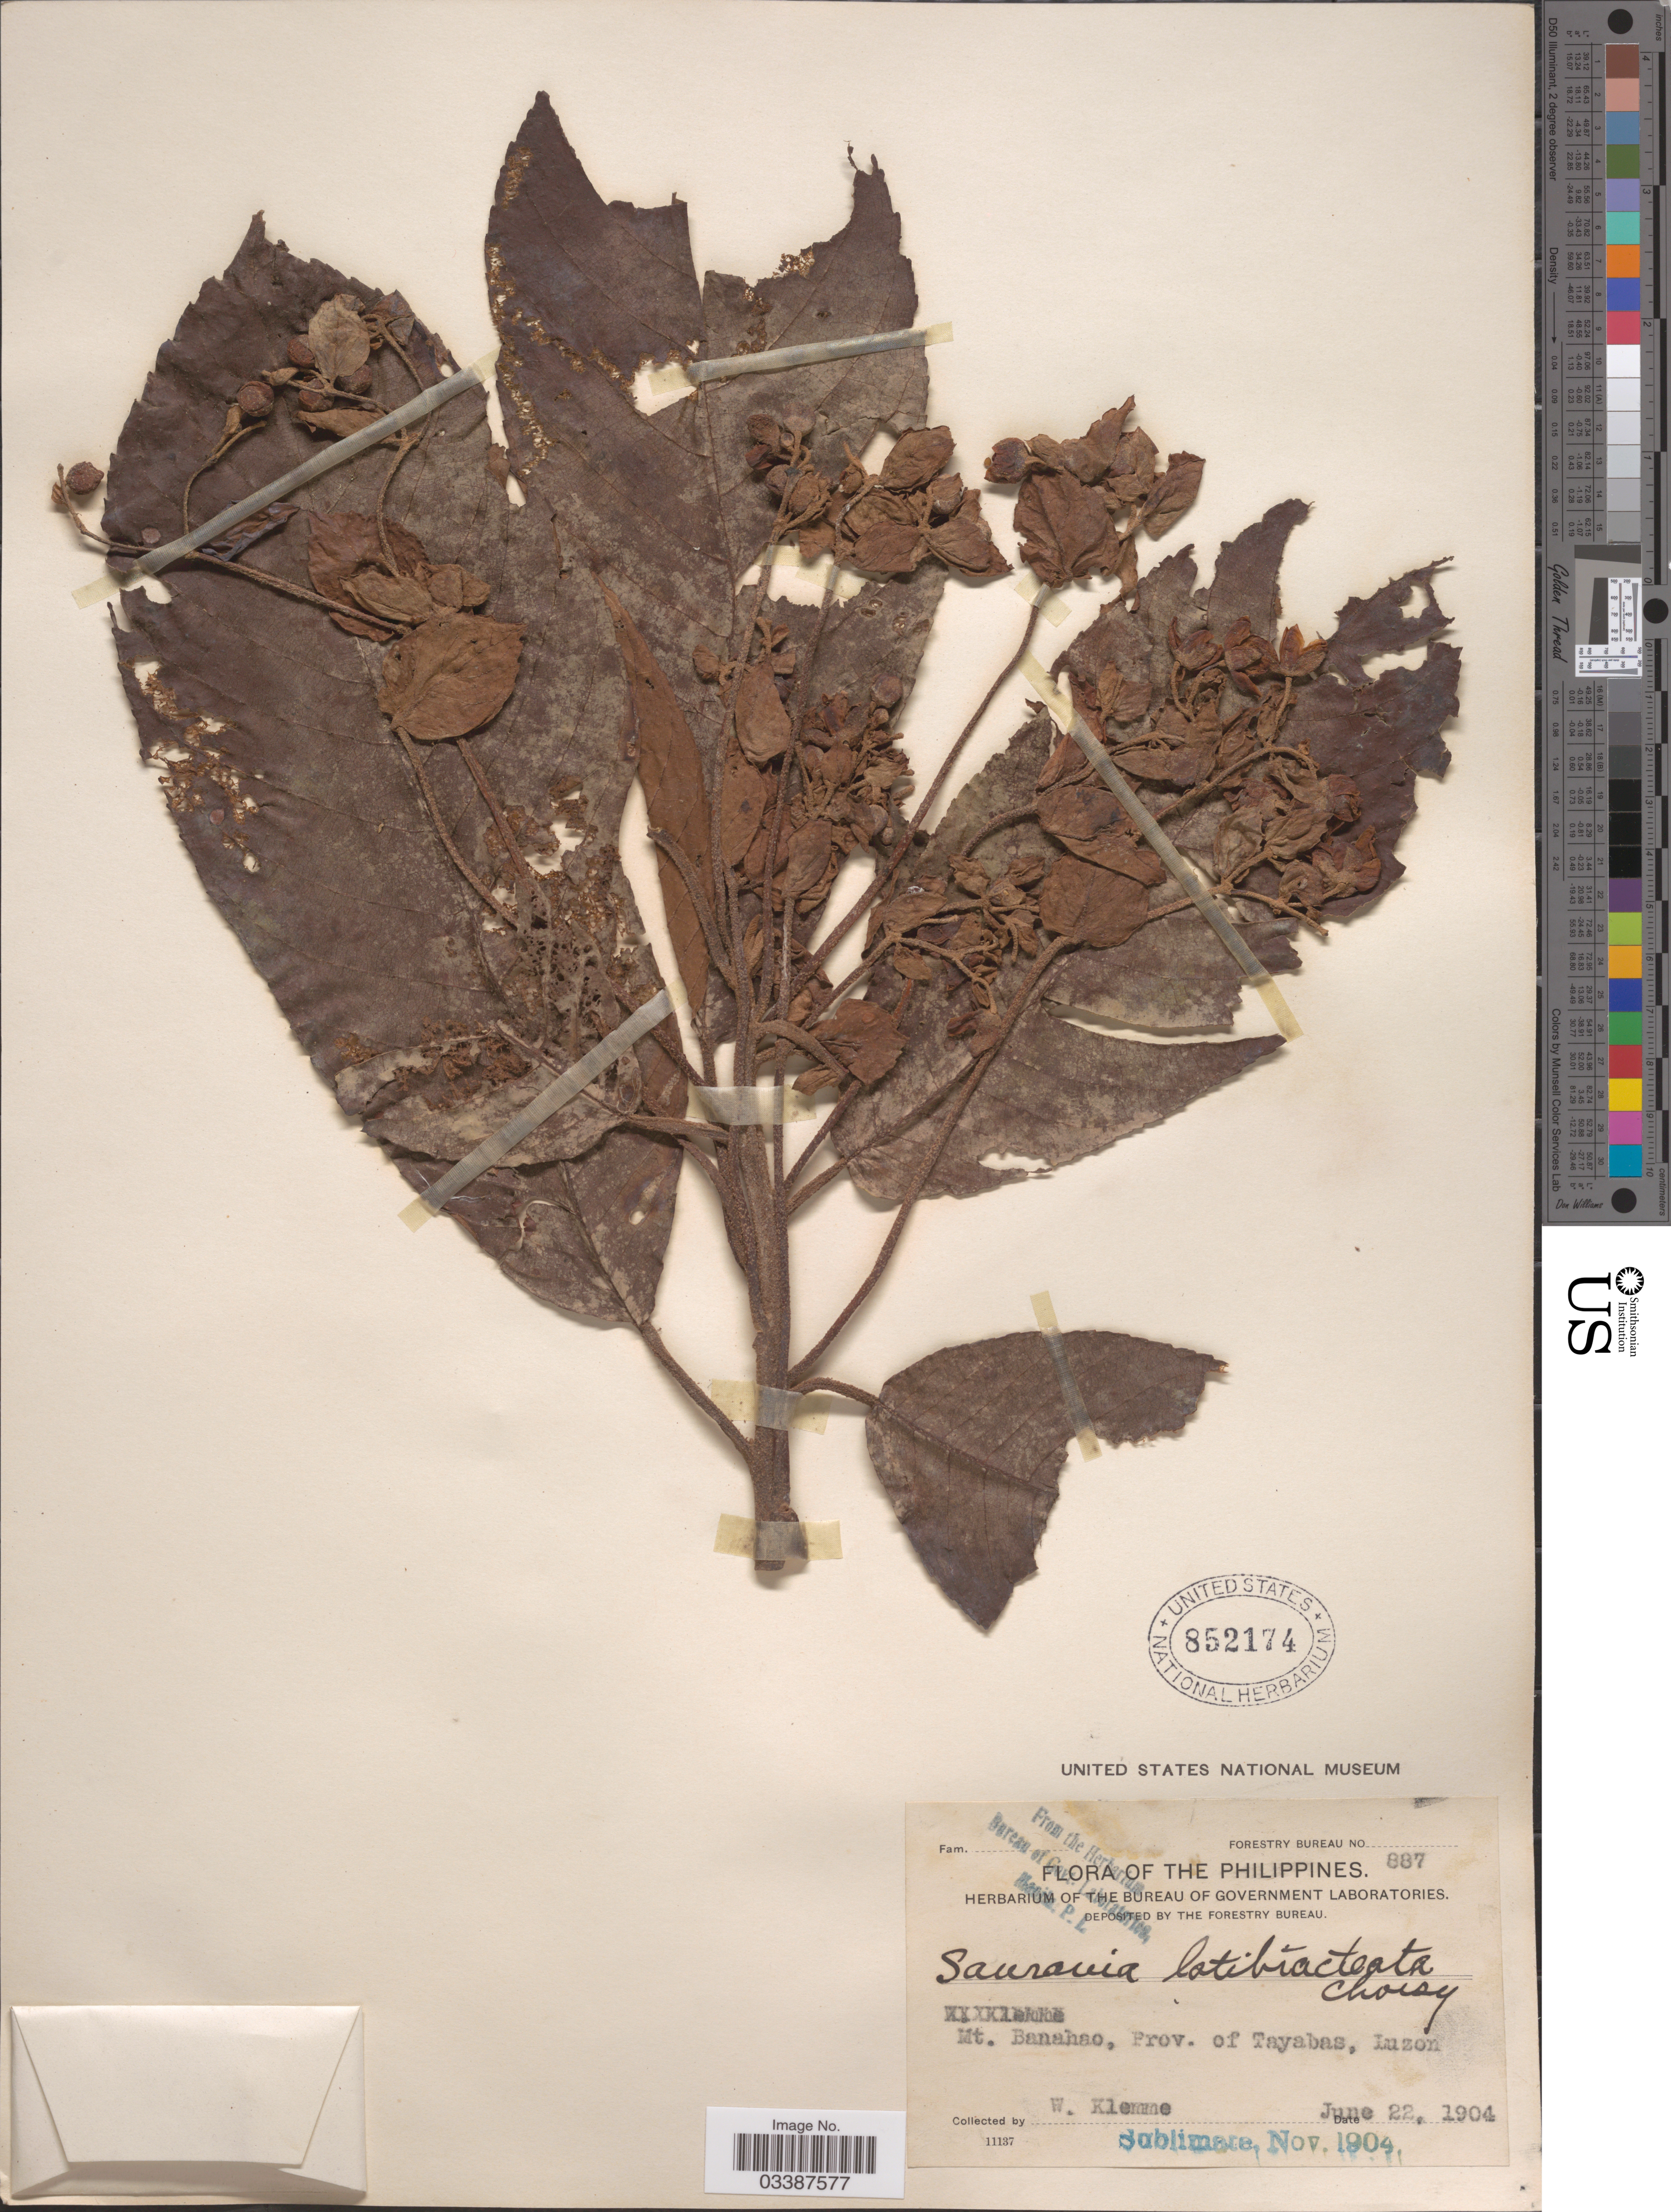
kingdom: Plantae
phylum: Tracheophyta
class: Magnoliopsida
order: Ericales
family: Actinidiaceae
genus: Saurauia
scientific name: Saurauia latibracteata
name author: Choisy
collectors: W. Klemme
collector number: Forestry Bureau 887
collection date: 1904-06-22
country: Philippines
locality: Mt. Banahao, Prov. of Tayabas, Luzon.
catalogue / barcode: US 852174